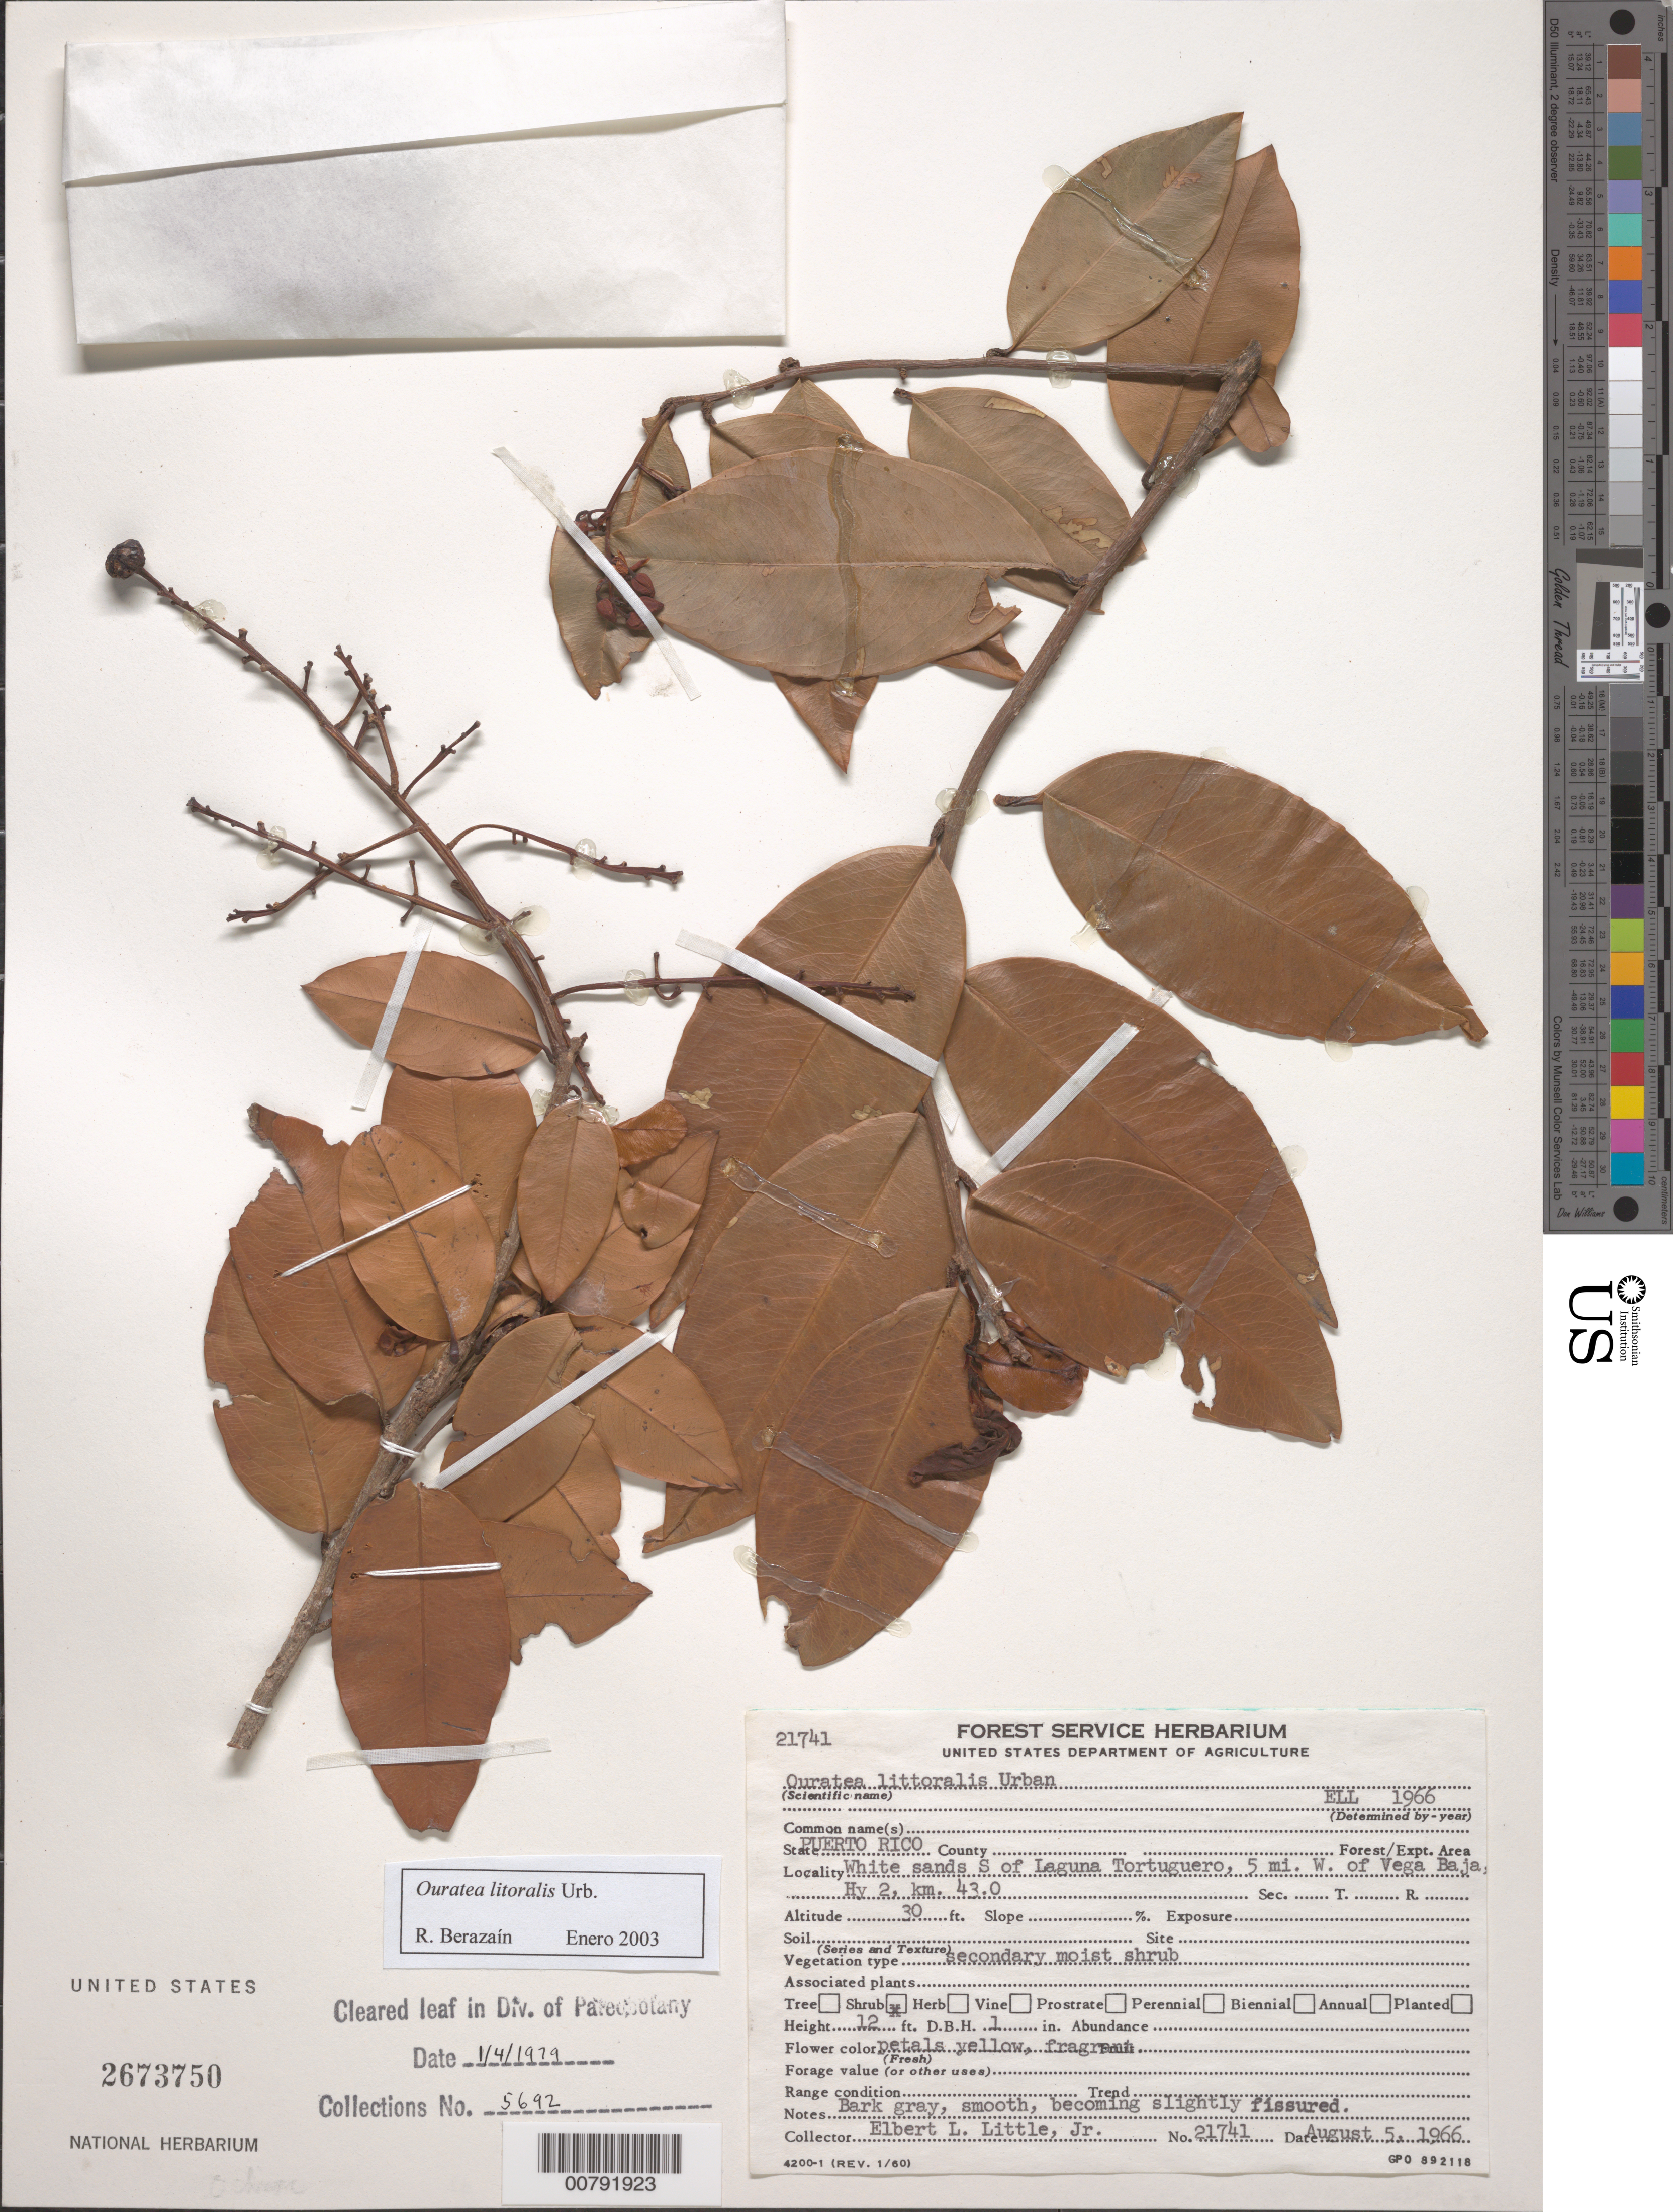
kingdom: Plantae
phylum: Tracheophyta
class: Magnoliopsida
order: Malpighiales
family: Ochnaceae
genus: Ouratea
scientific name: Ouratea littoralis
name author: Urb.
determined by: Berazaín, R.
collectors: E. L. Little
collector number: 21741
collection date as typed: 05 Aug 1966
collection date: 1966-08-05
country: Puerto Rico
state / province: Manatí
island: Puerto Rico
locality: Laguna Tortuguero, S of and 5 miles W of Vega Baja, Hy 2, km 43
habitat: Secondary moist shrub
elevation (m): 9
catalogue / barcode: US 2673750